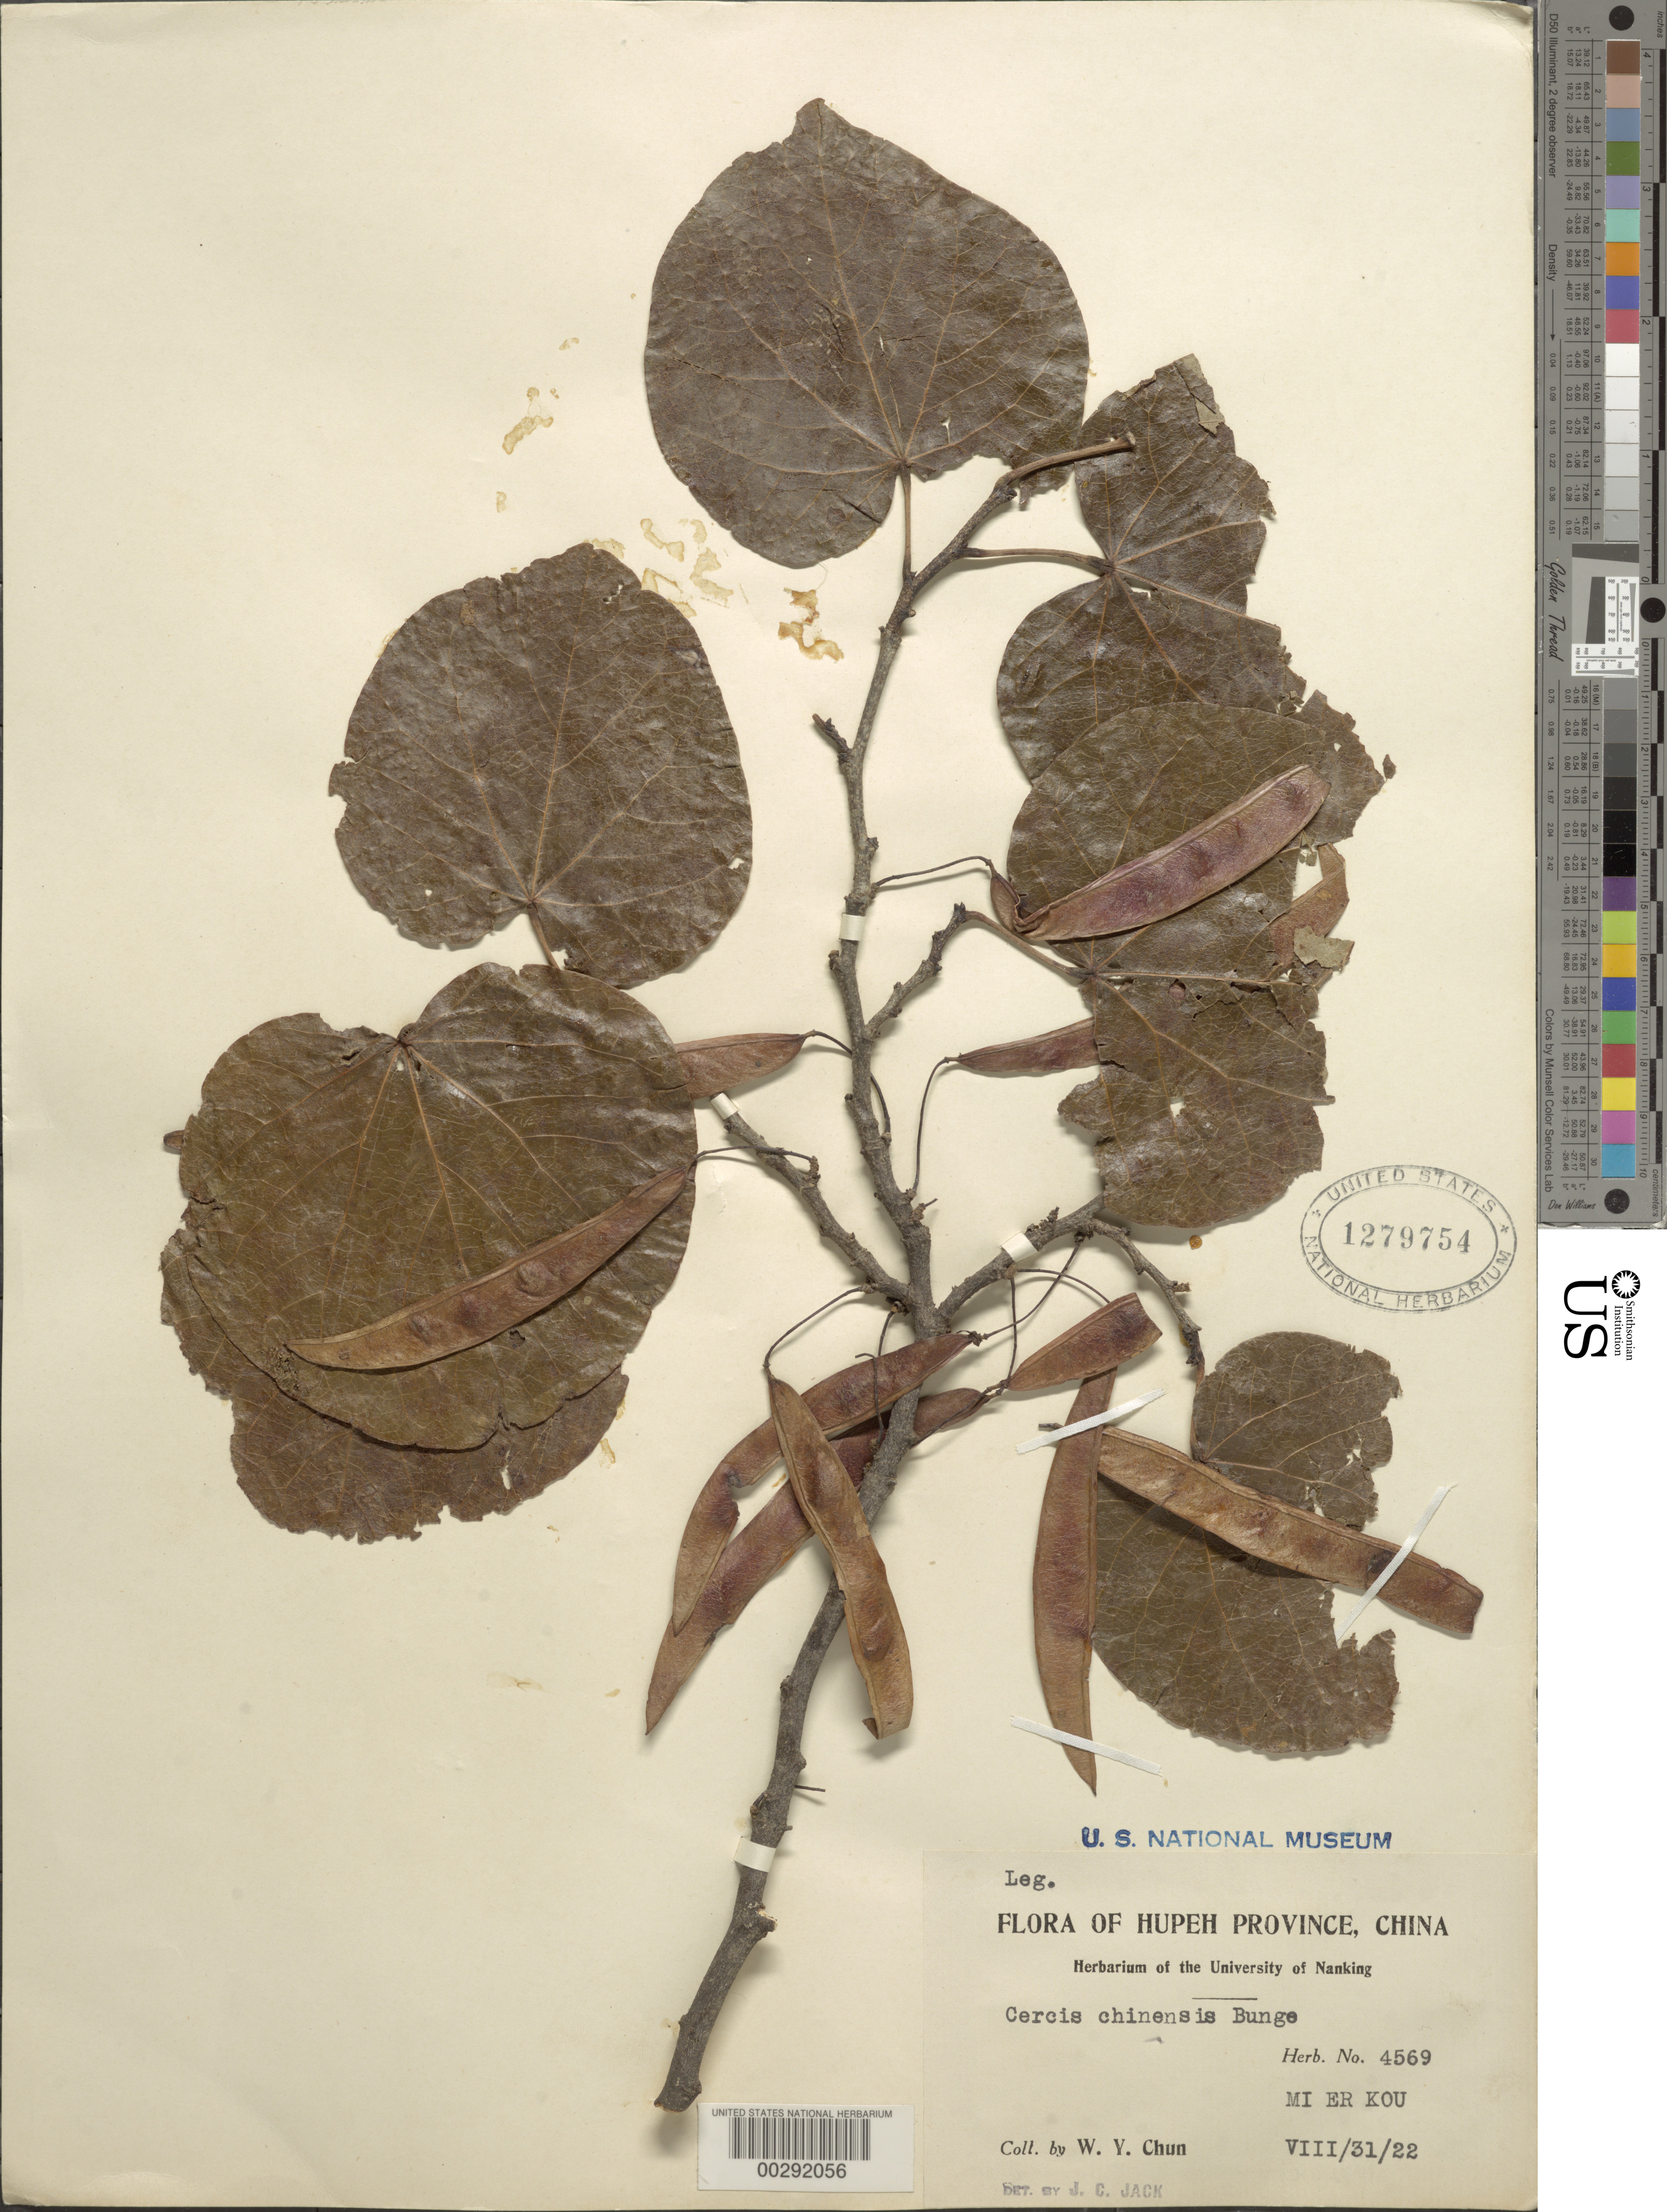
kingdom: Plantae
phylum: Tracheophyta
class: Magnoliopsida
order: Fabales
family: Fabaceae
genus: Cercis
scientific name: Cercis chinensis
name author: Bunge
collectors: W. Y. Chun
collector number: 4569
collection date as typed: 31 Aug 1922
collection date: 1922-08-31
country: China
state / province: Hubei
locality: Mi er kou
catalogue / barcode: US 1279754